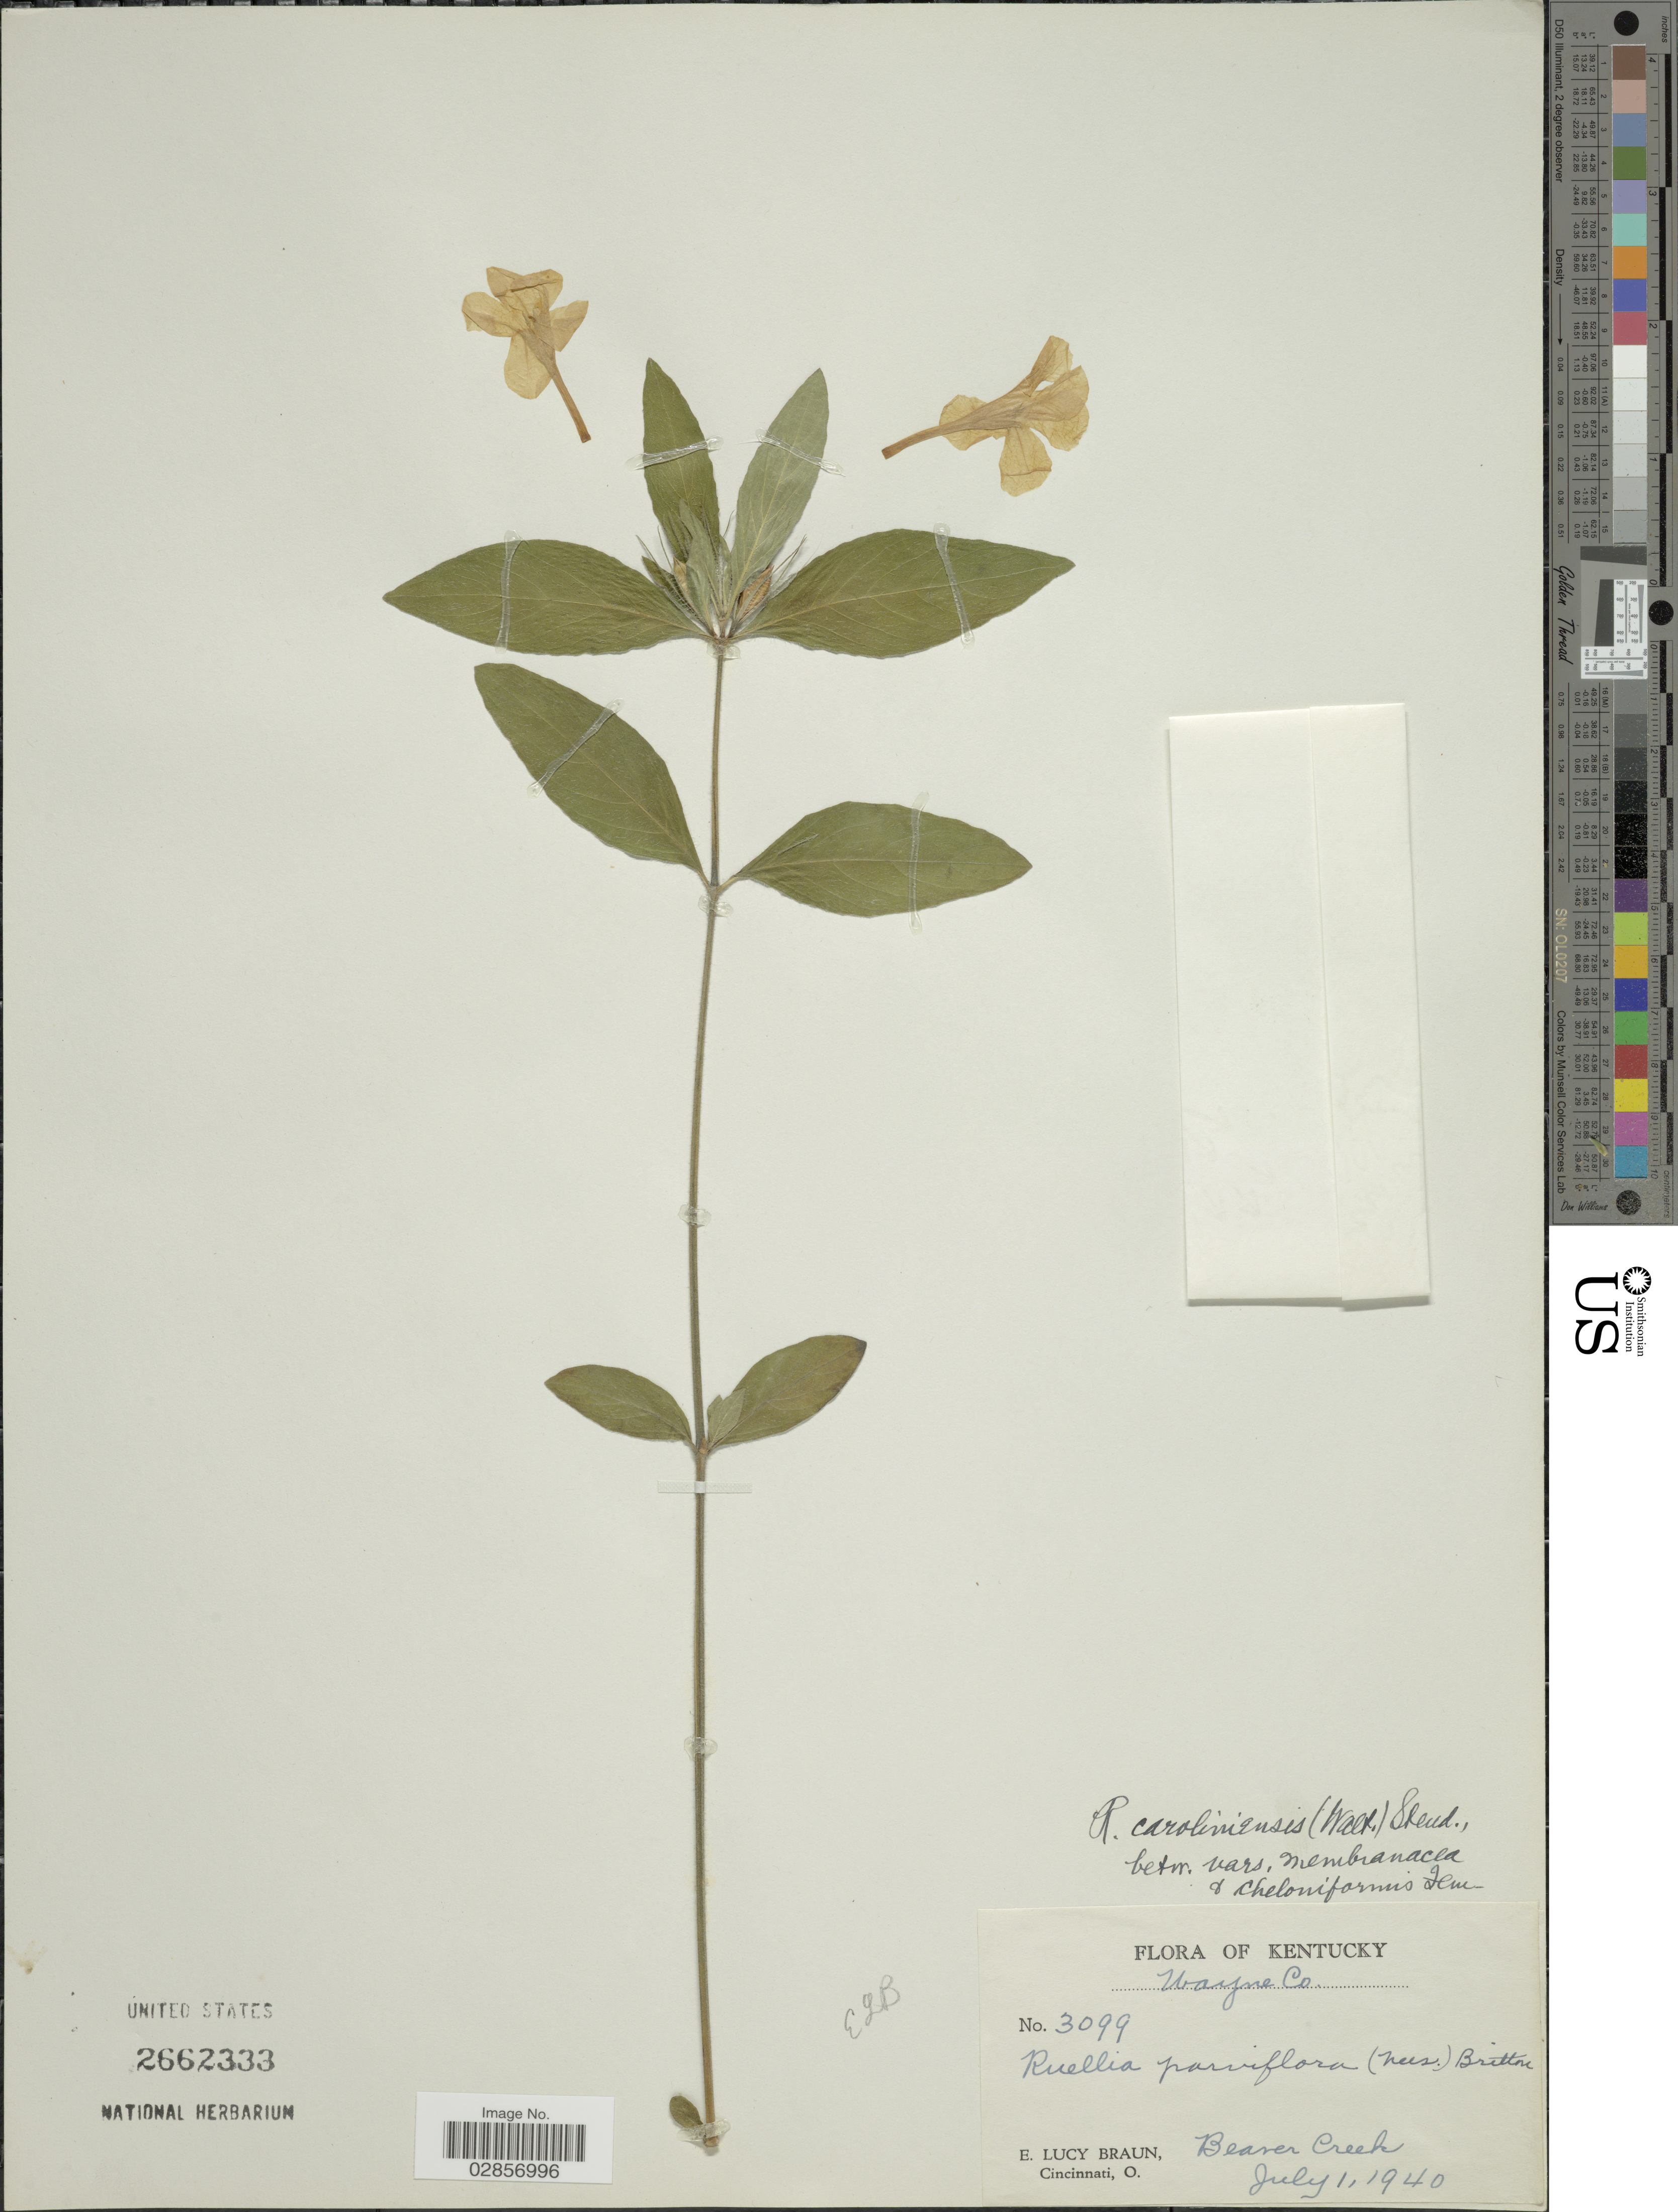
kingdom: Plantae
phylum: Tracheophyta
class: Magnoliopsida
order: Lamiales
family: Acanthaceae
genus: Ruellia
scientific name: Ruellia caroliniensis var. membranacea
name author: Fernald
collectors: E. L. Braun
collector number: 3099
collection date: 1940-07-01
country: United States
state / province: Kentucky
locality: Wayne Co. Beaver Creek.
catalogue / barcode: US 2662333